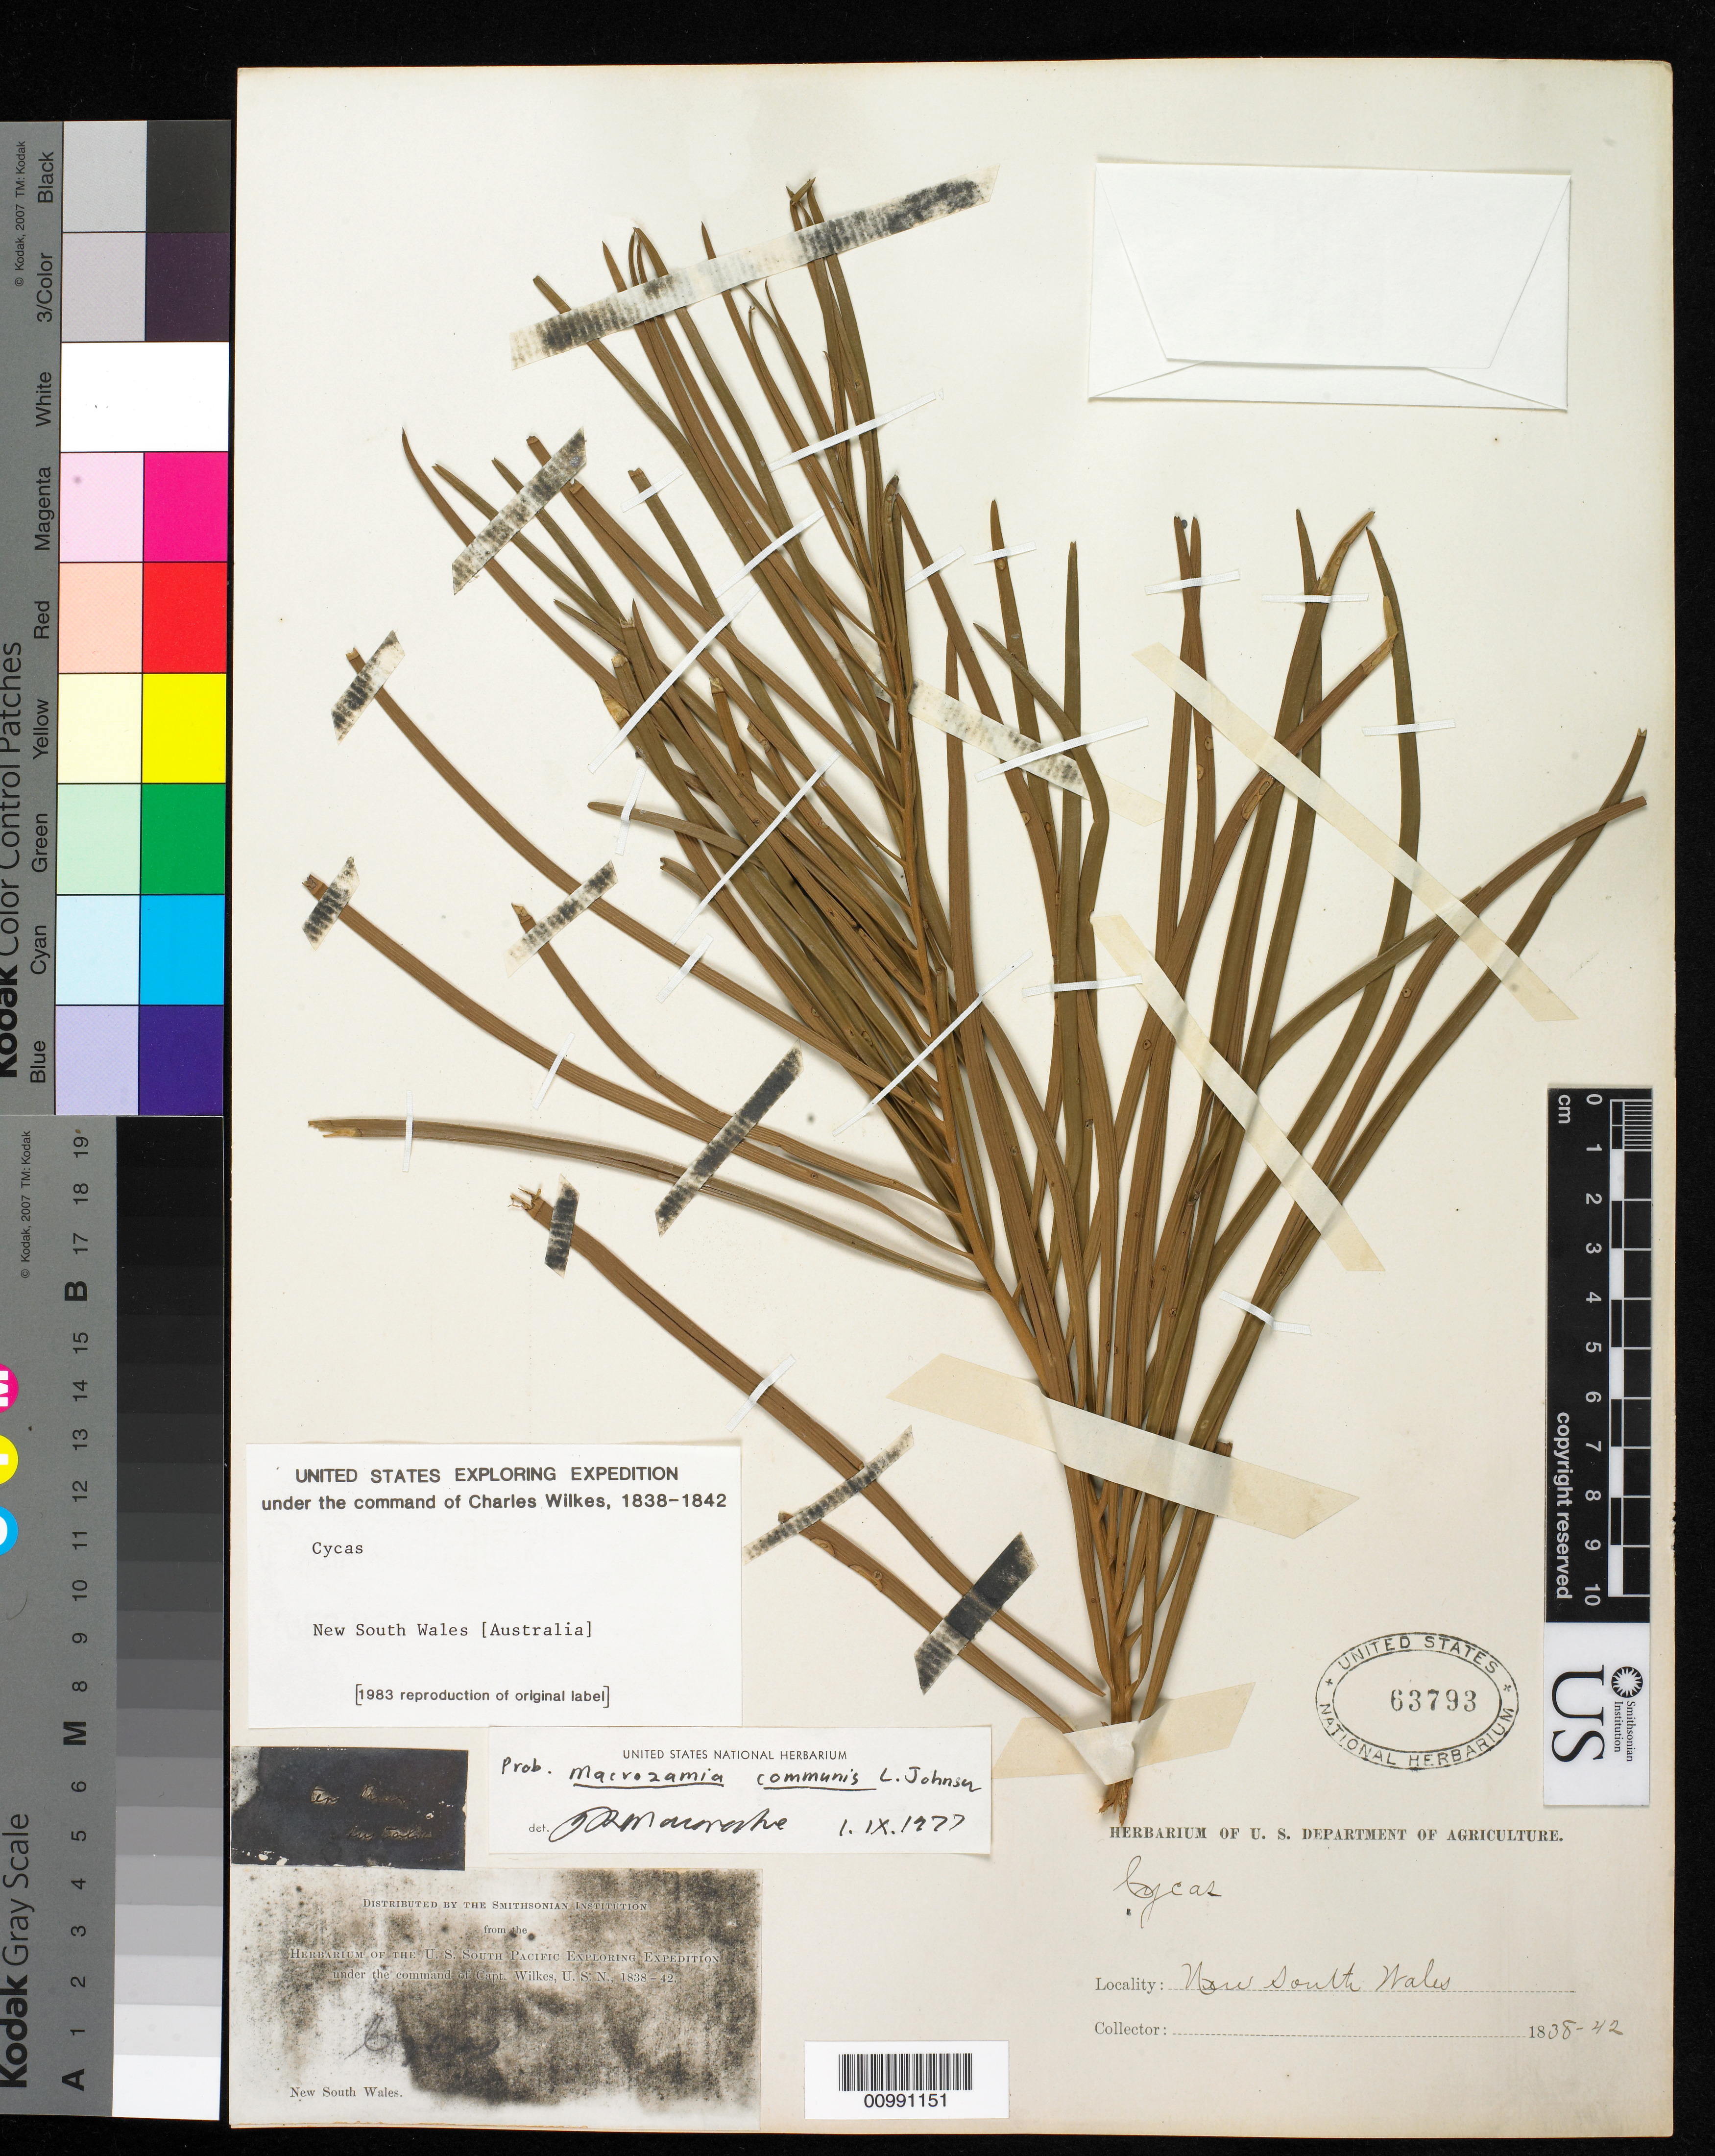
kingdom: Plantae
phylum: Tracheophyta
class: Pinopsida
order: Pinales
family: Podocarpaceae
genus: Podocarpus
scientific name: Podocarpus totara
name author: G. Benn. ex D. Don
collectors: Wilkes Explor. Exped.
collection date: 1838/1842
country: New Zealand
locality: Bay of Islands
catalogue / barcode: US 63693